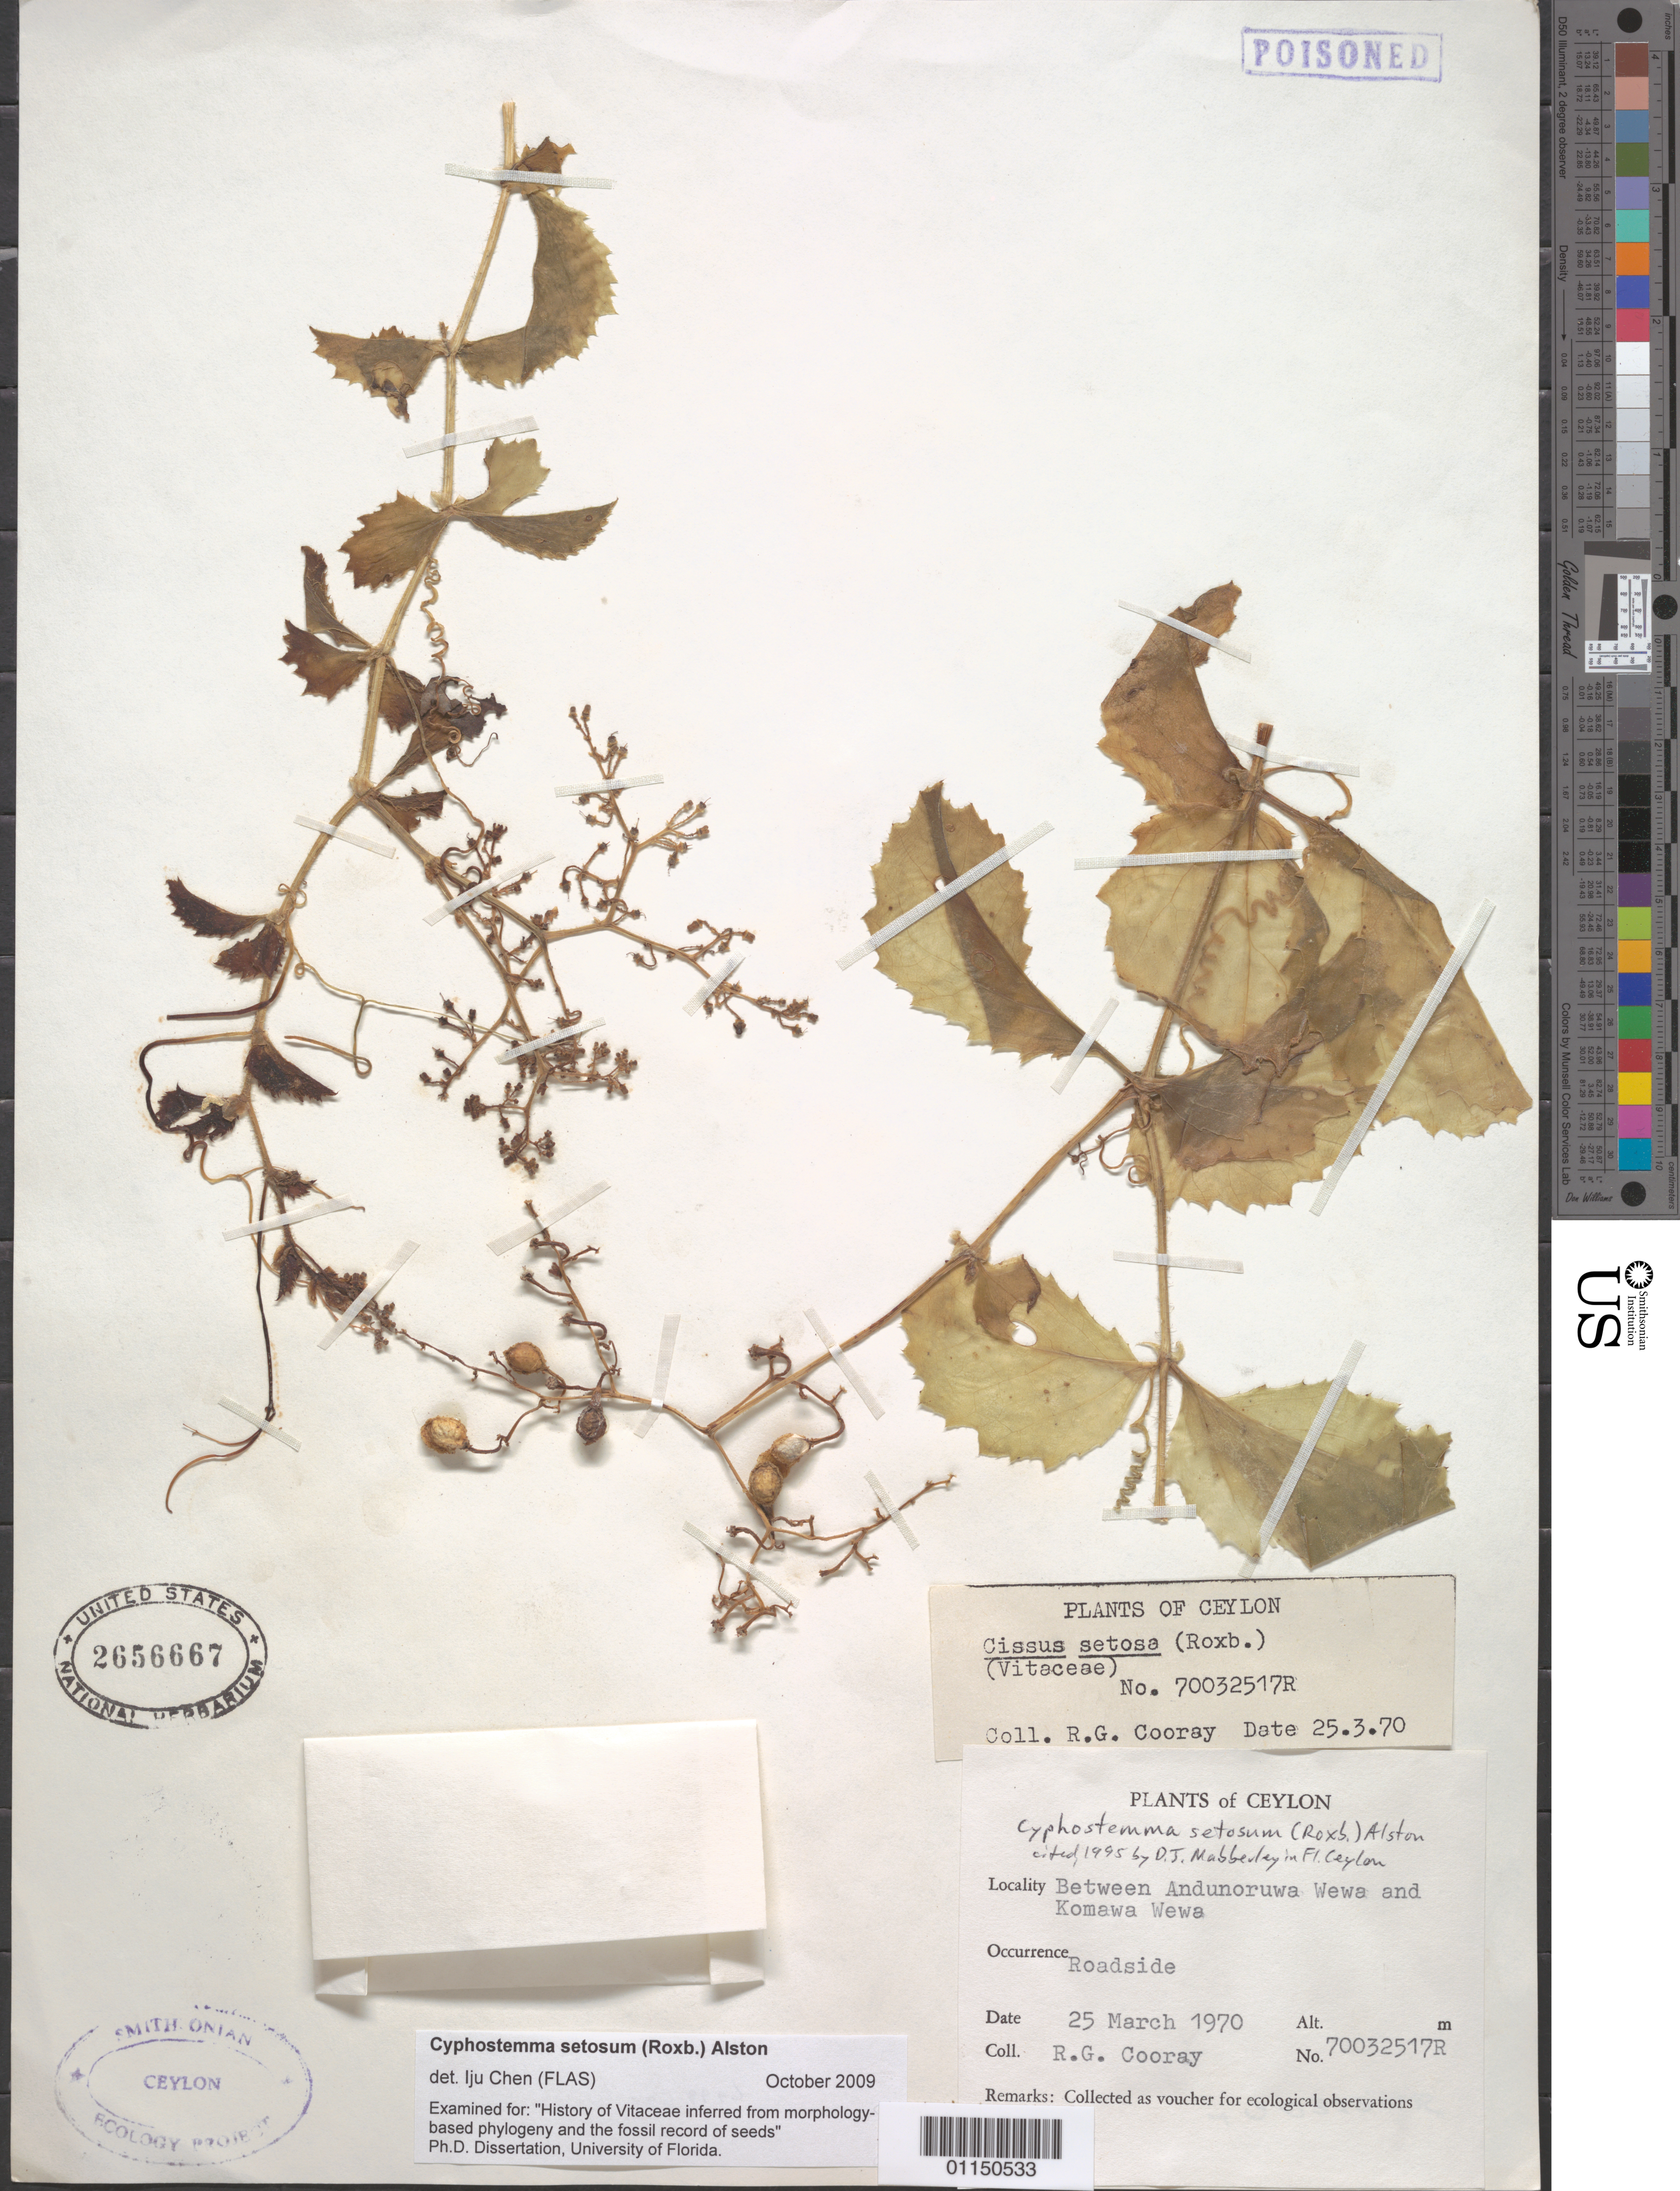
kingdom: Plantae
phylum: Tracheophyta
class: Magnoliopsida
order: Vitales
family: Vitaceae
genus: Cyphostemma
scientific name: Cyphostemma setosum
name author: (Roxb.) Alston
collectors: R. Cooray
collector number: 70032517R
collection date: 1970-03-25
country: Sri Lanka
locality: Between Andunoruwa Wewa and Komawa Wewa.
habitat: Roadside.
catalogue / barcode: US 2656667